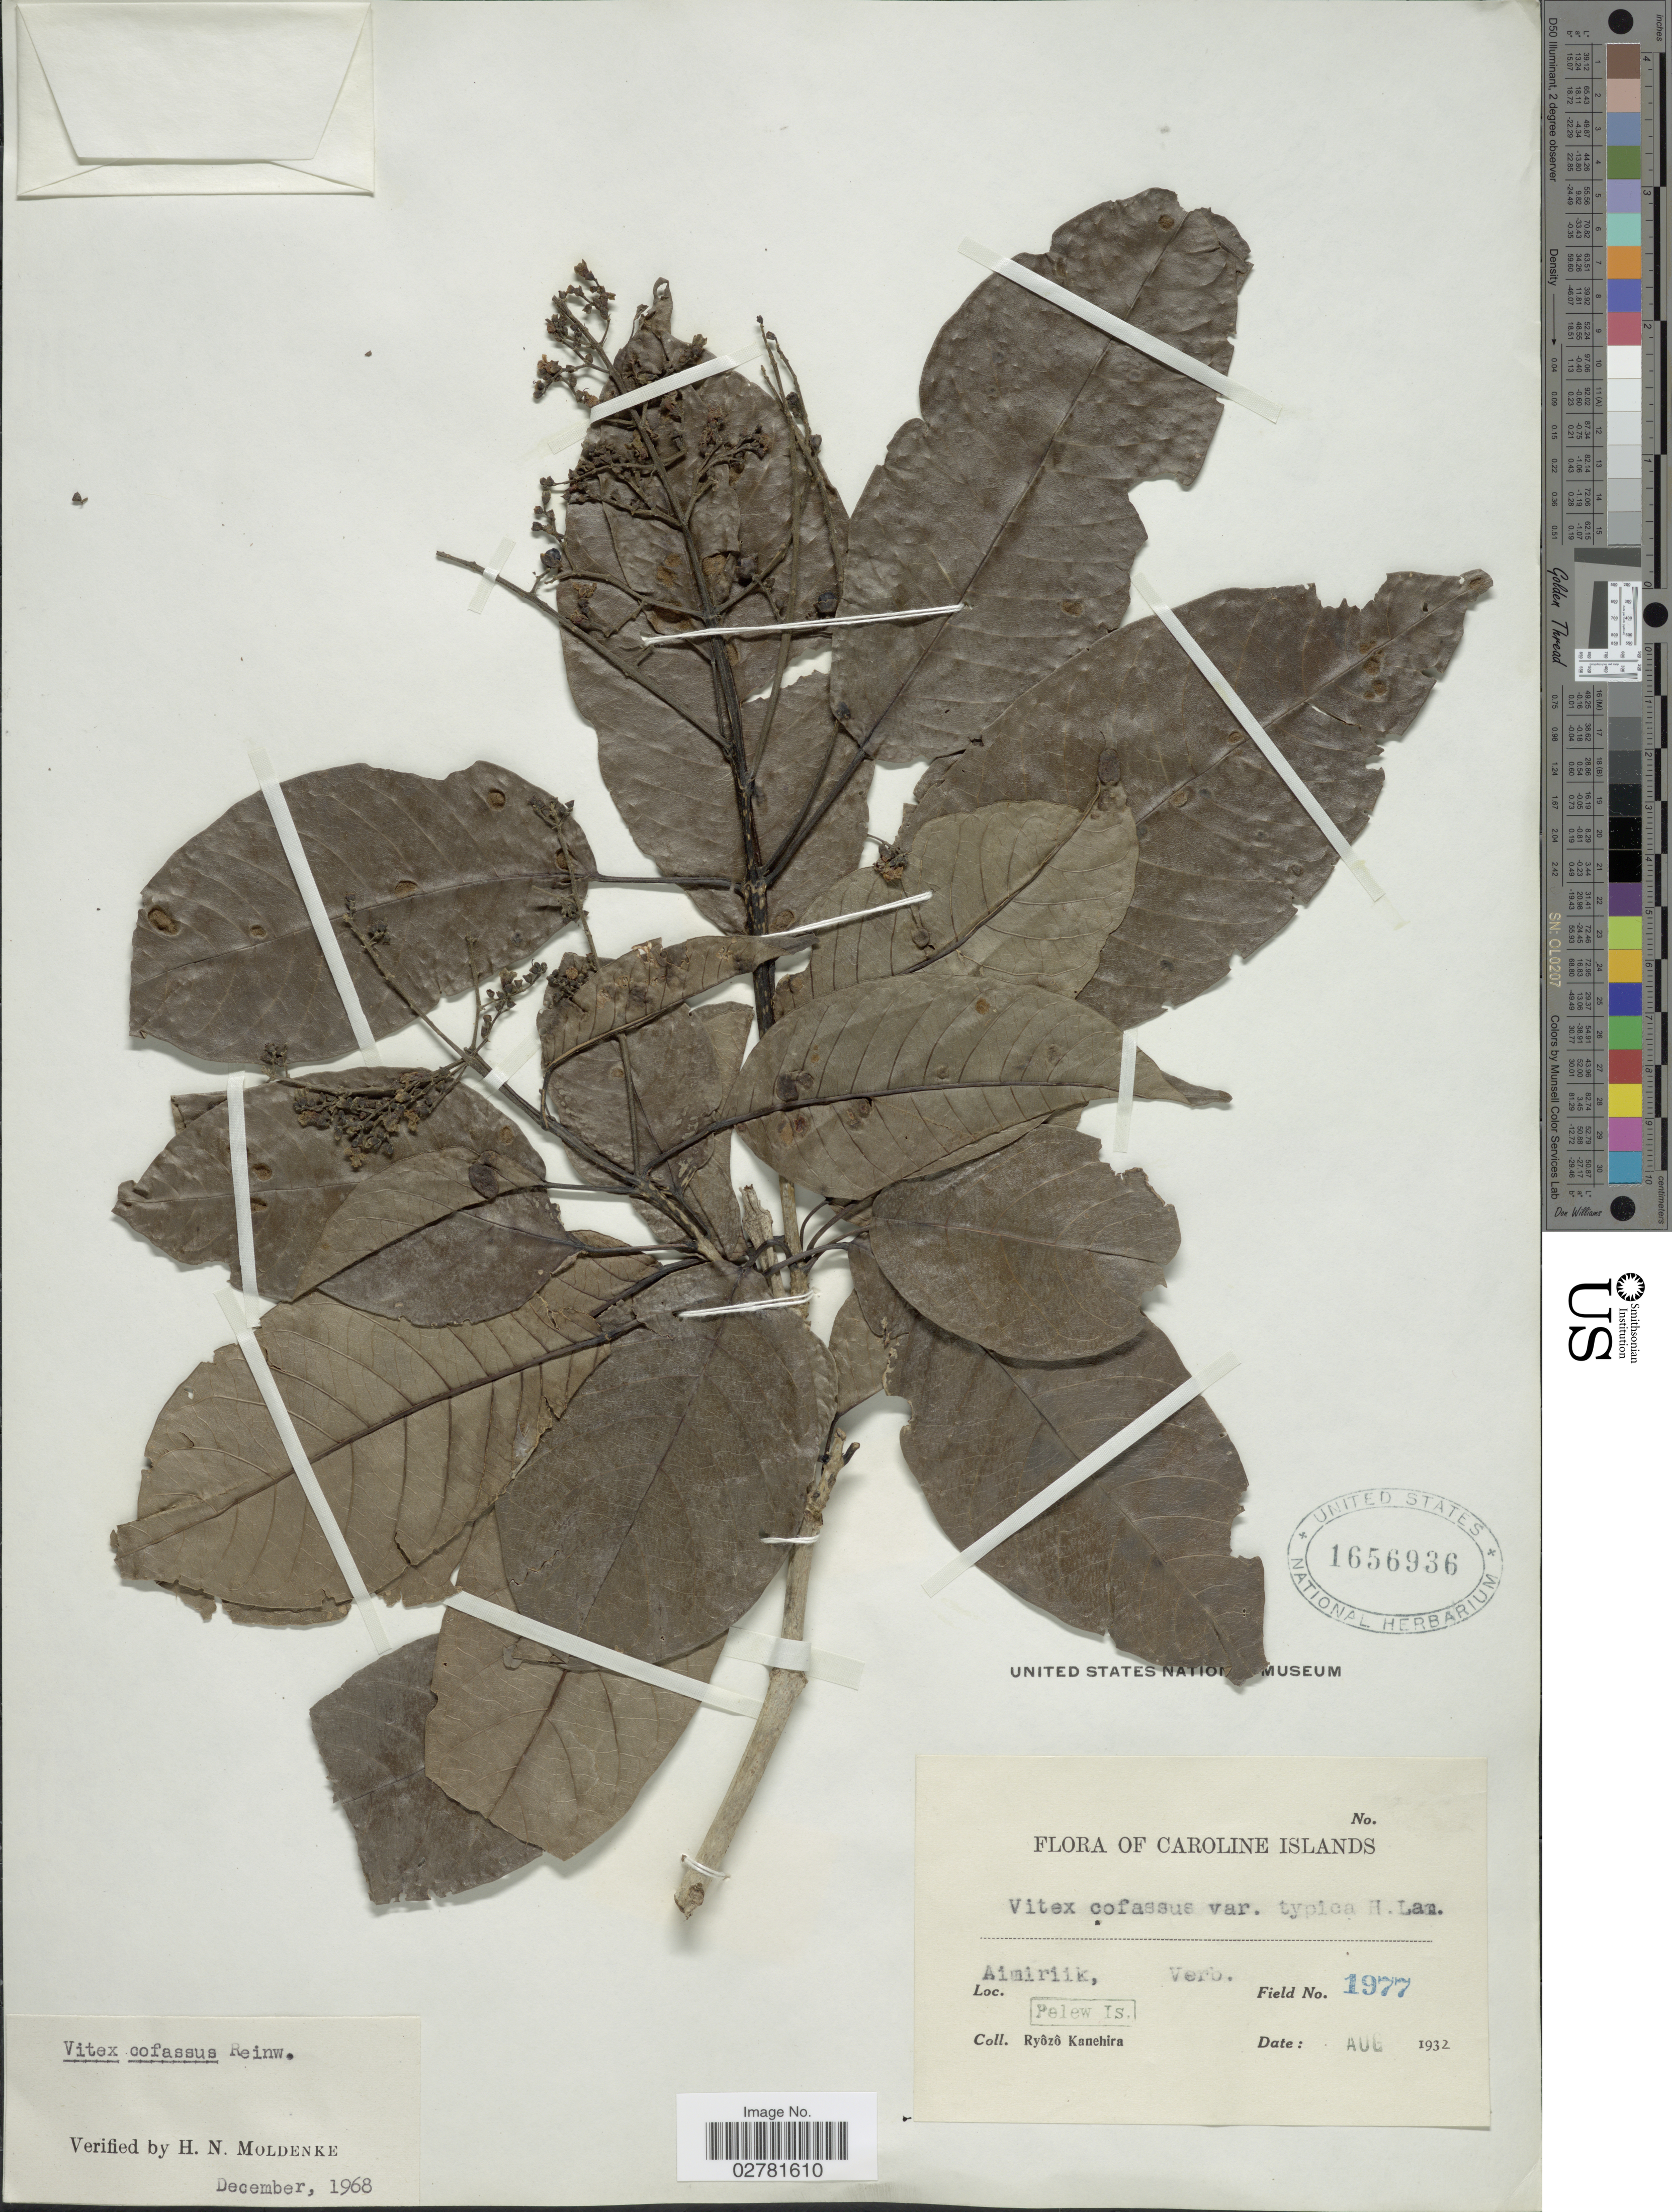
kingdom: Plantae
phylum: Tracheophyta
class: Magnoliopsida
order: Lamiales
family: Lamiaceae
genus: Vitex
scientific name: Vitex cofassus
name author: Reinw. ex Blume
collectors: R. Kanehira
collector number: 1977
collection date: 1932-08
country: Palau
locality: Caroline Islands. Aimiriik. Pelew Is.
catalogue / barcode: US 1656936